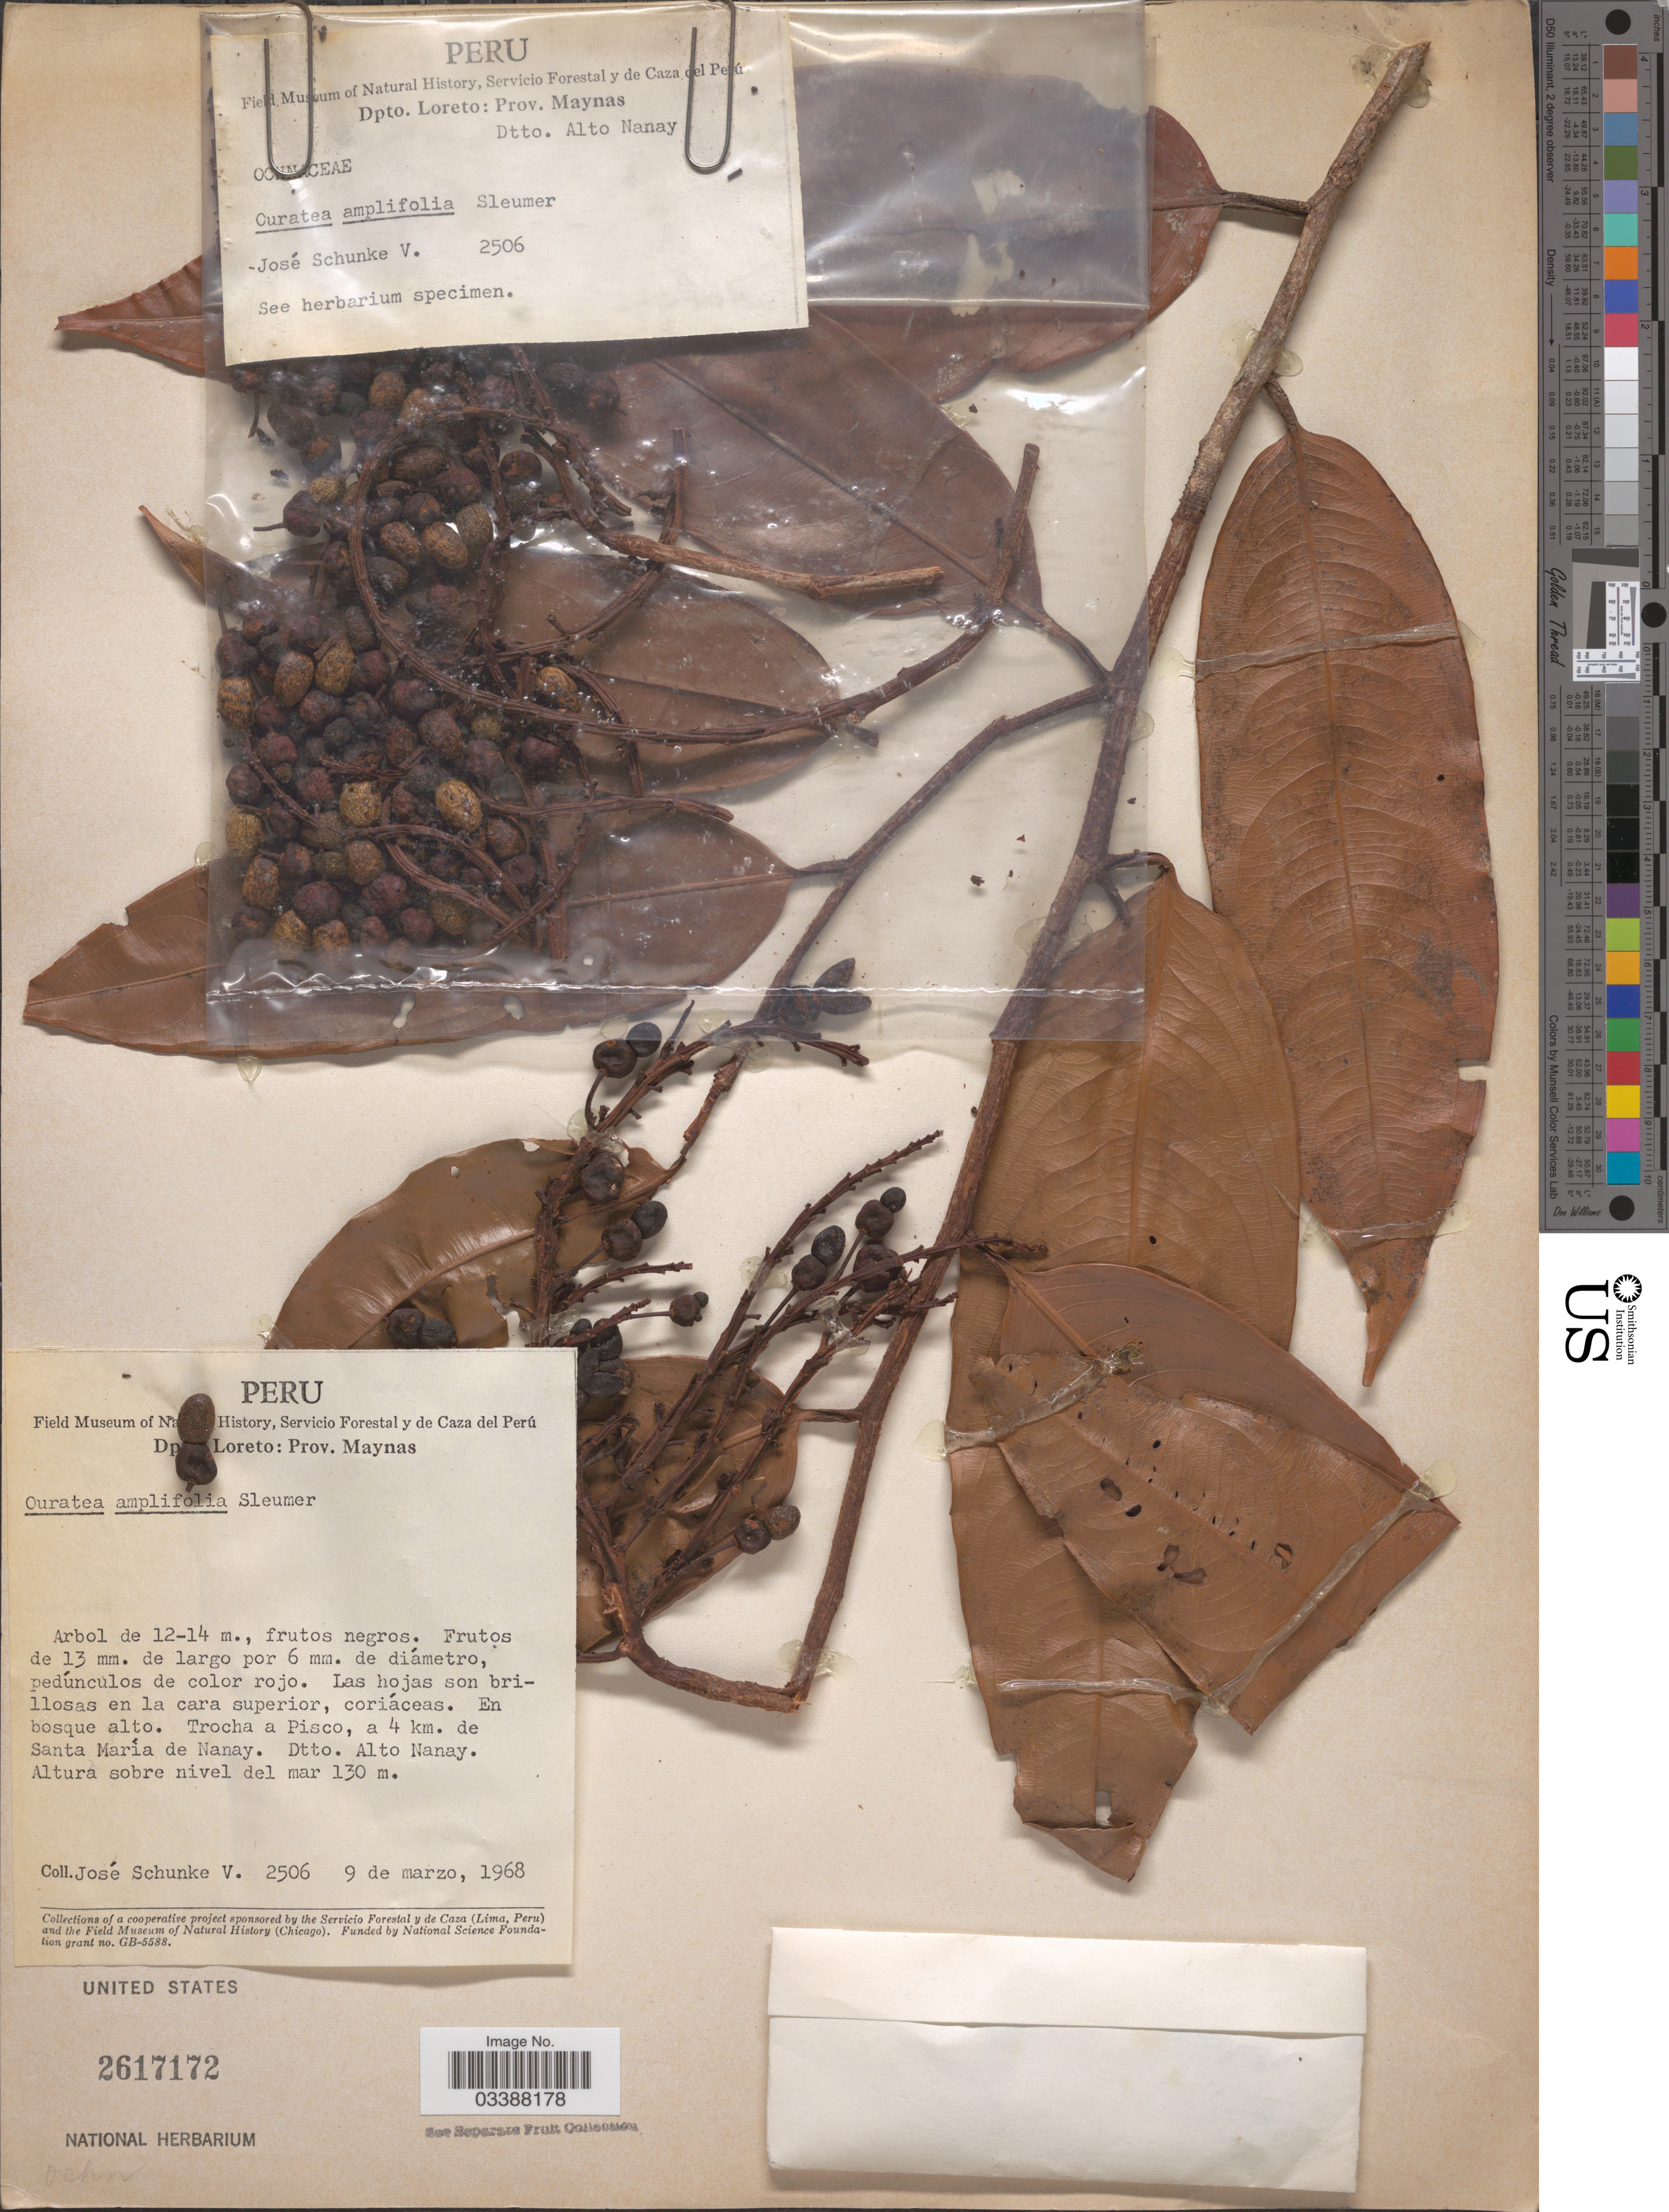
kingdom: Plantae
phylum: Tracheophyta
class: Magnoliopsida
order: Malpighiales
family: Ochnaceae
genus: Ouratea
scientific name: Ouratea amplifolia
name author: Sleumer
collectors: J. Schunke Vigo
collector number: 2506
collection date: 1968-03-09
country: Peru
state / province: Loreto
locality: Dpto. Loreto: Prov. Maynas. Trocha a Pisco, a 4 km. de Santa María de Nanay. Dtto. Alto Nanay.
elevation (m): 130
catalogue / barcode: US 2617172